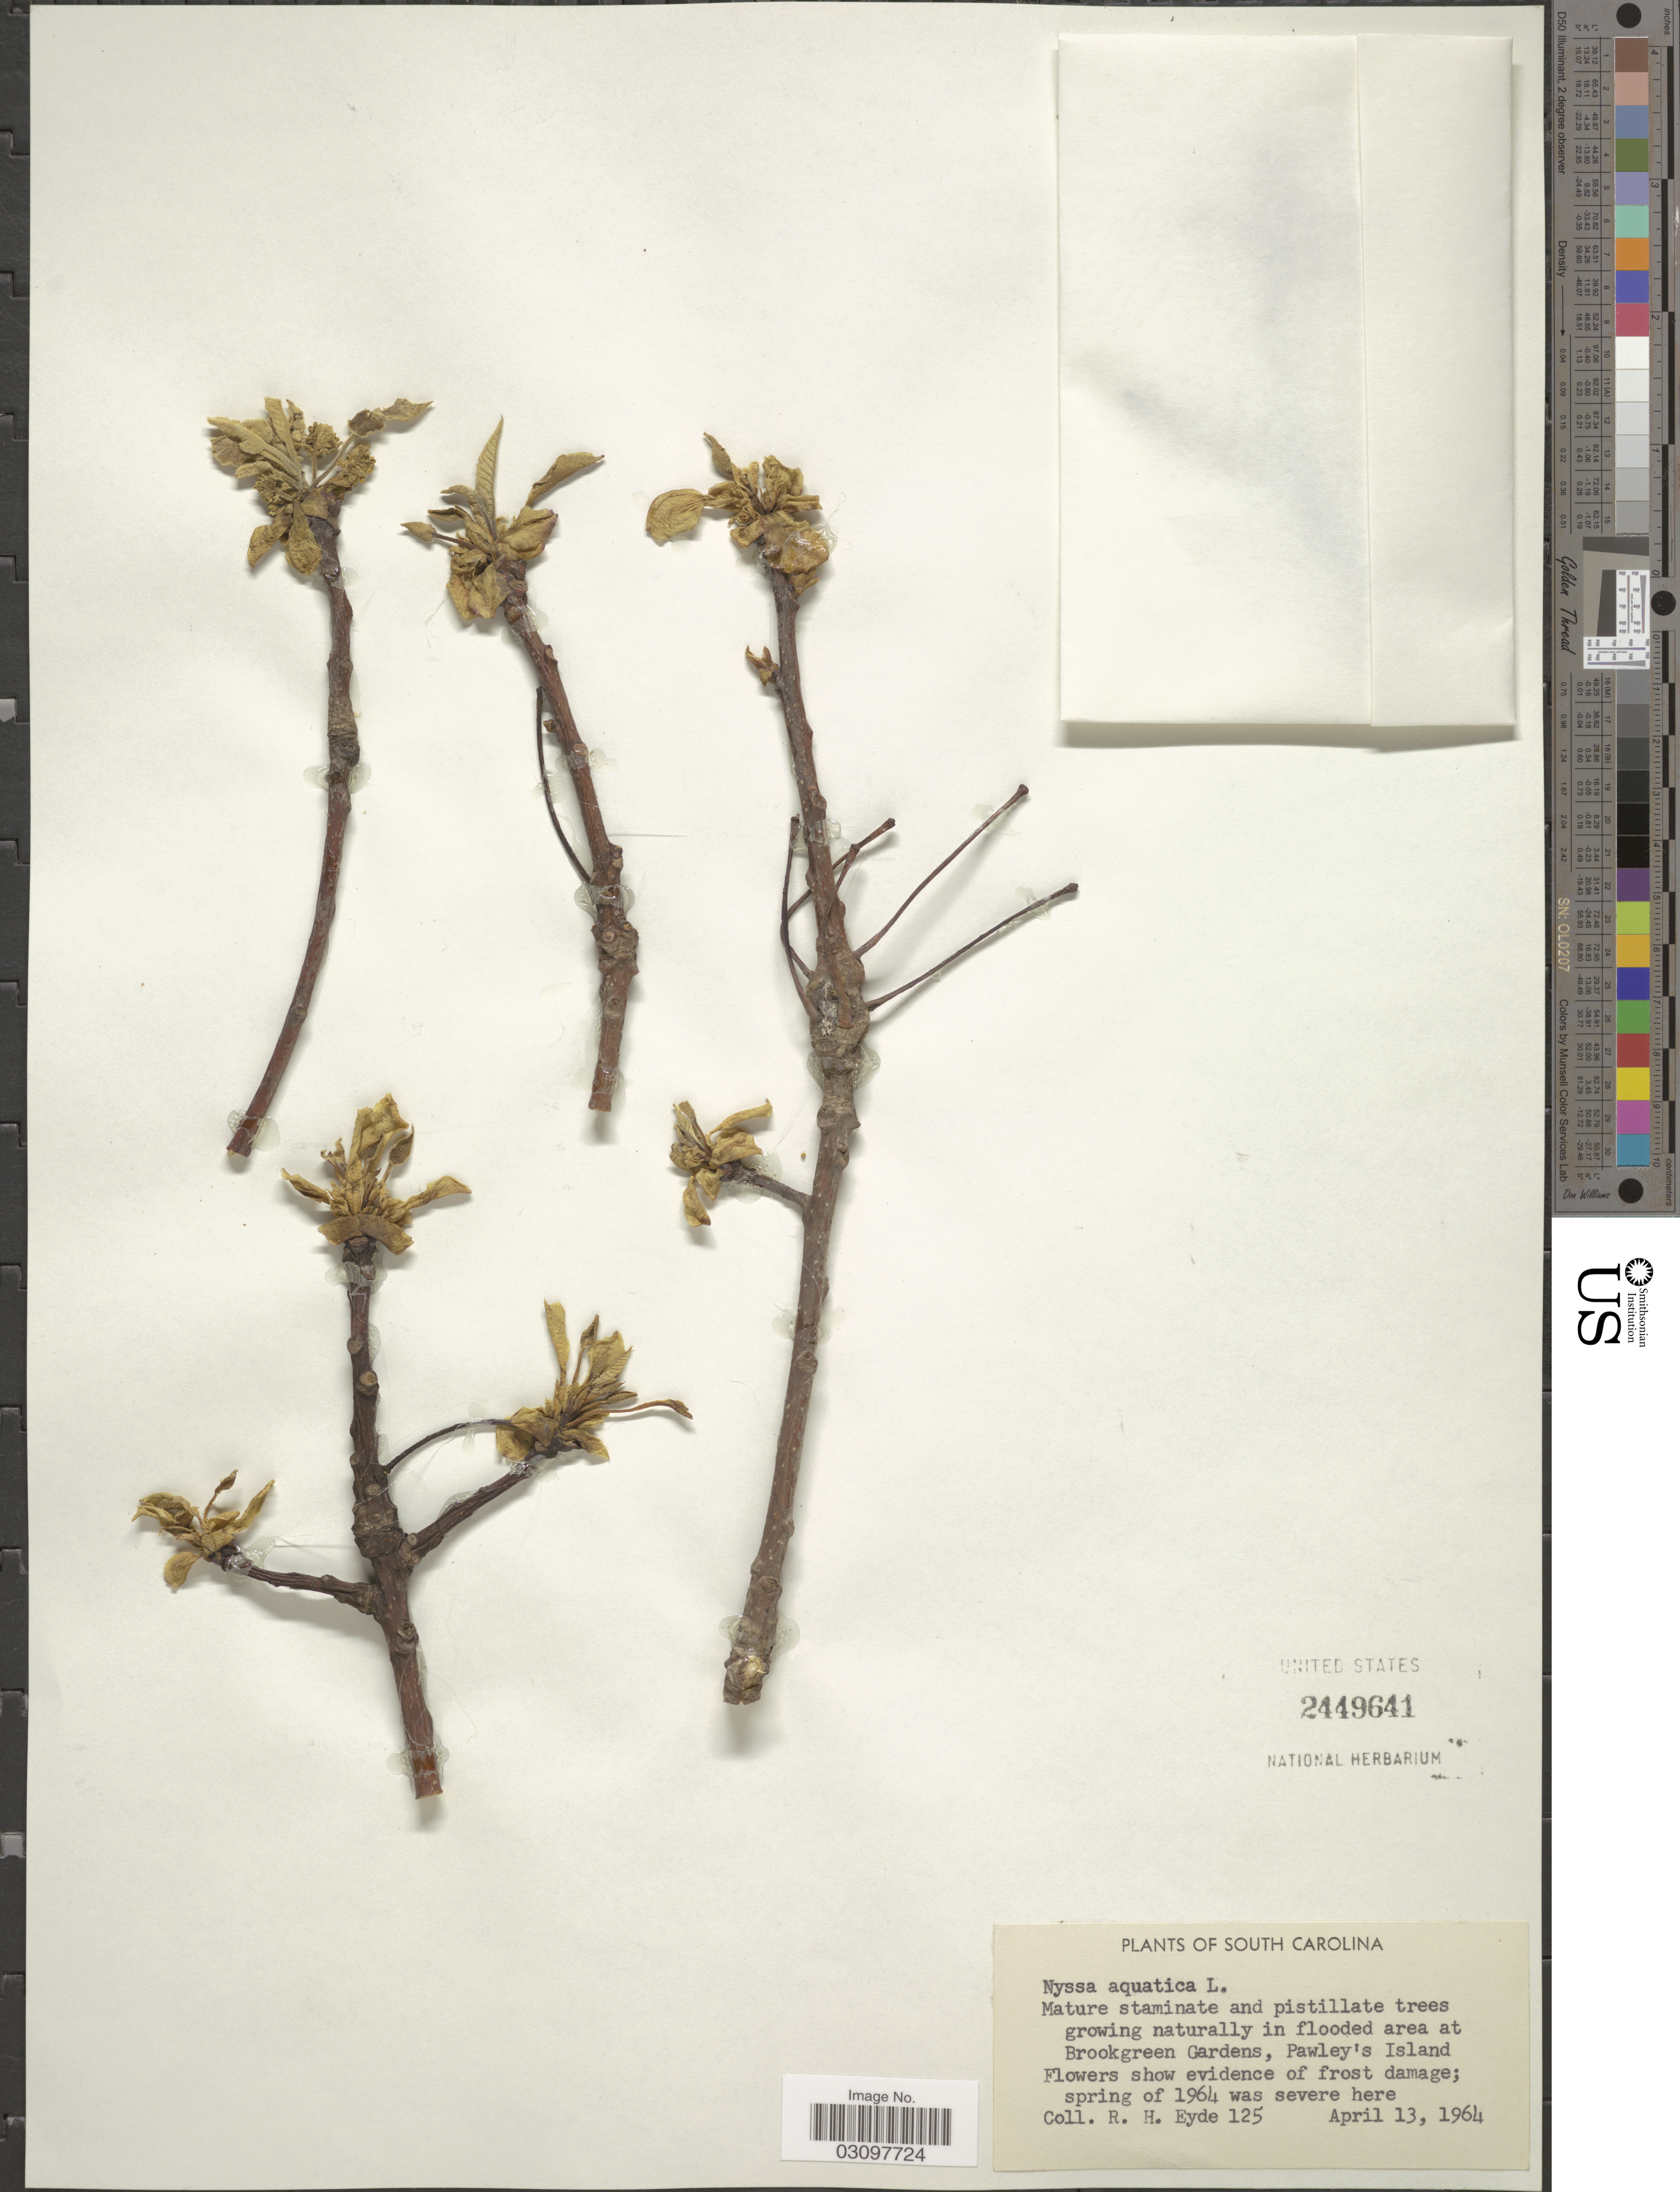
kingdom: Plantae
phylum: Tracheophyta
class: Magnoliopsida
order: Cornales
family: Nyssaceae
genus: Nyssa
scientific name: Nyssa aquatica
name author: L.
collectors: R. H. Eyde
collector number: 125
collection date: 1964-04-13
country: United States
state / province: South Carolina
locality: In flooded area at Brookgreen Gardens, Pawley's Island.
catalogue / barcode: US 2449641